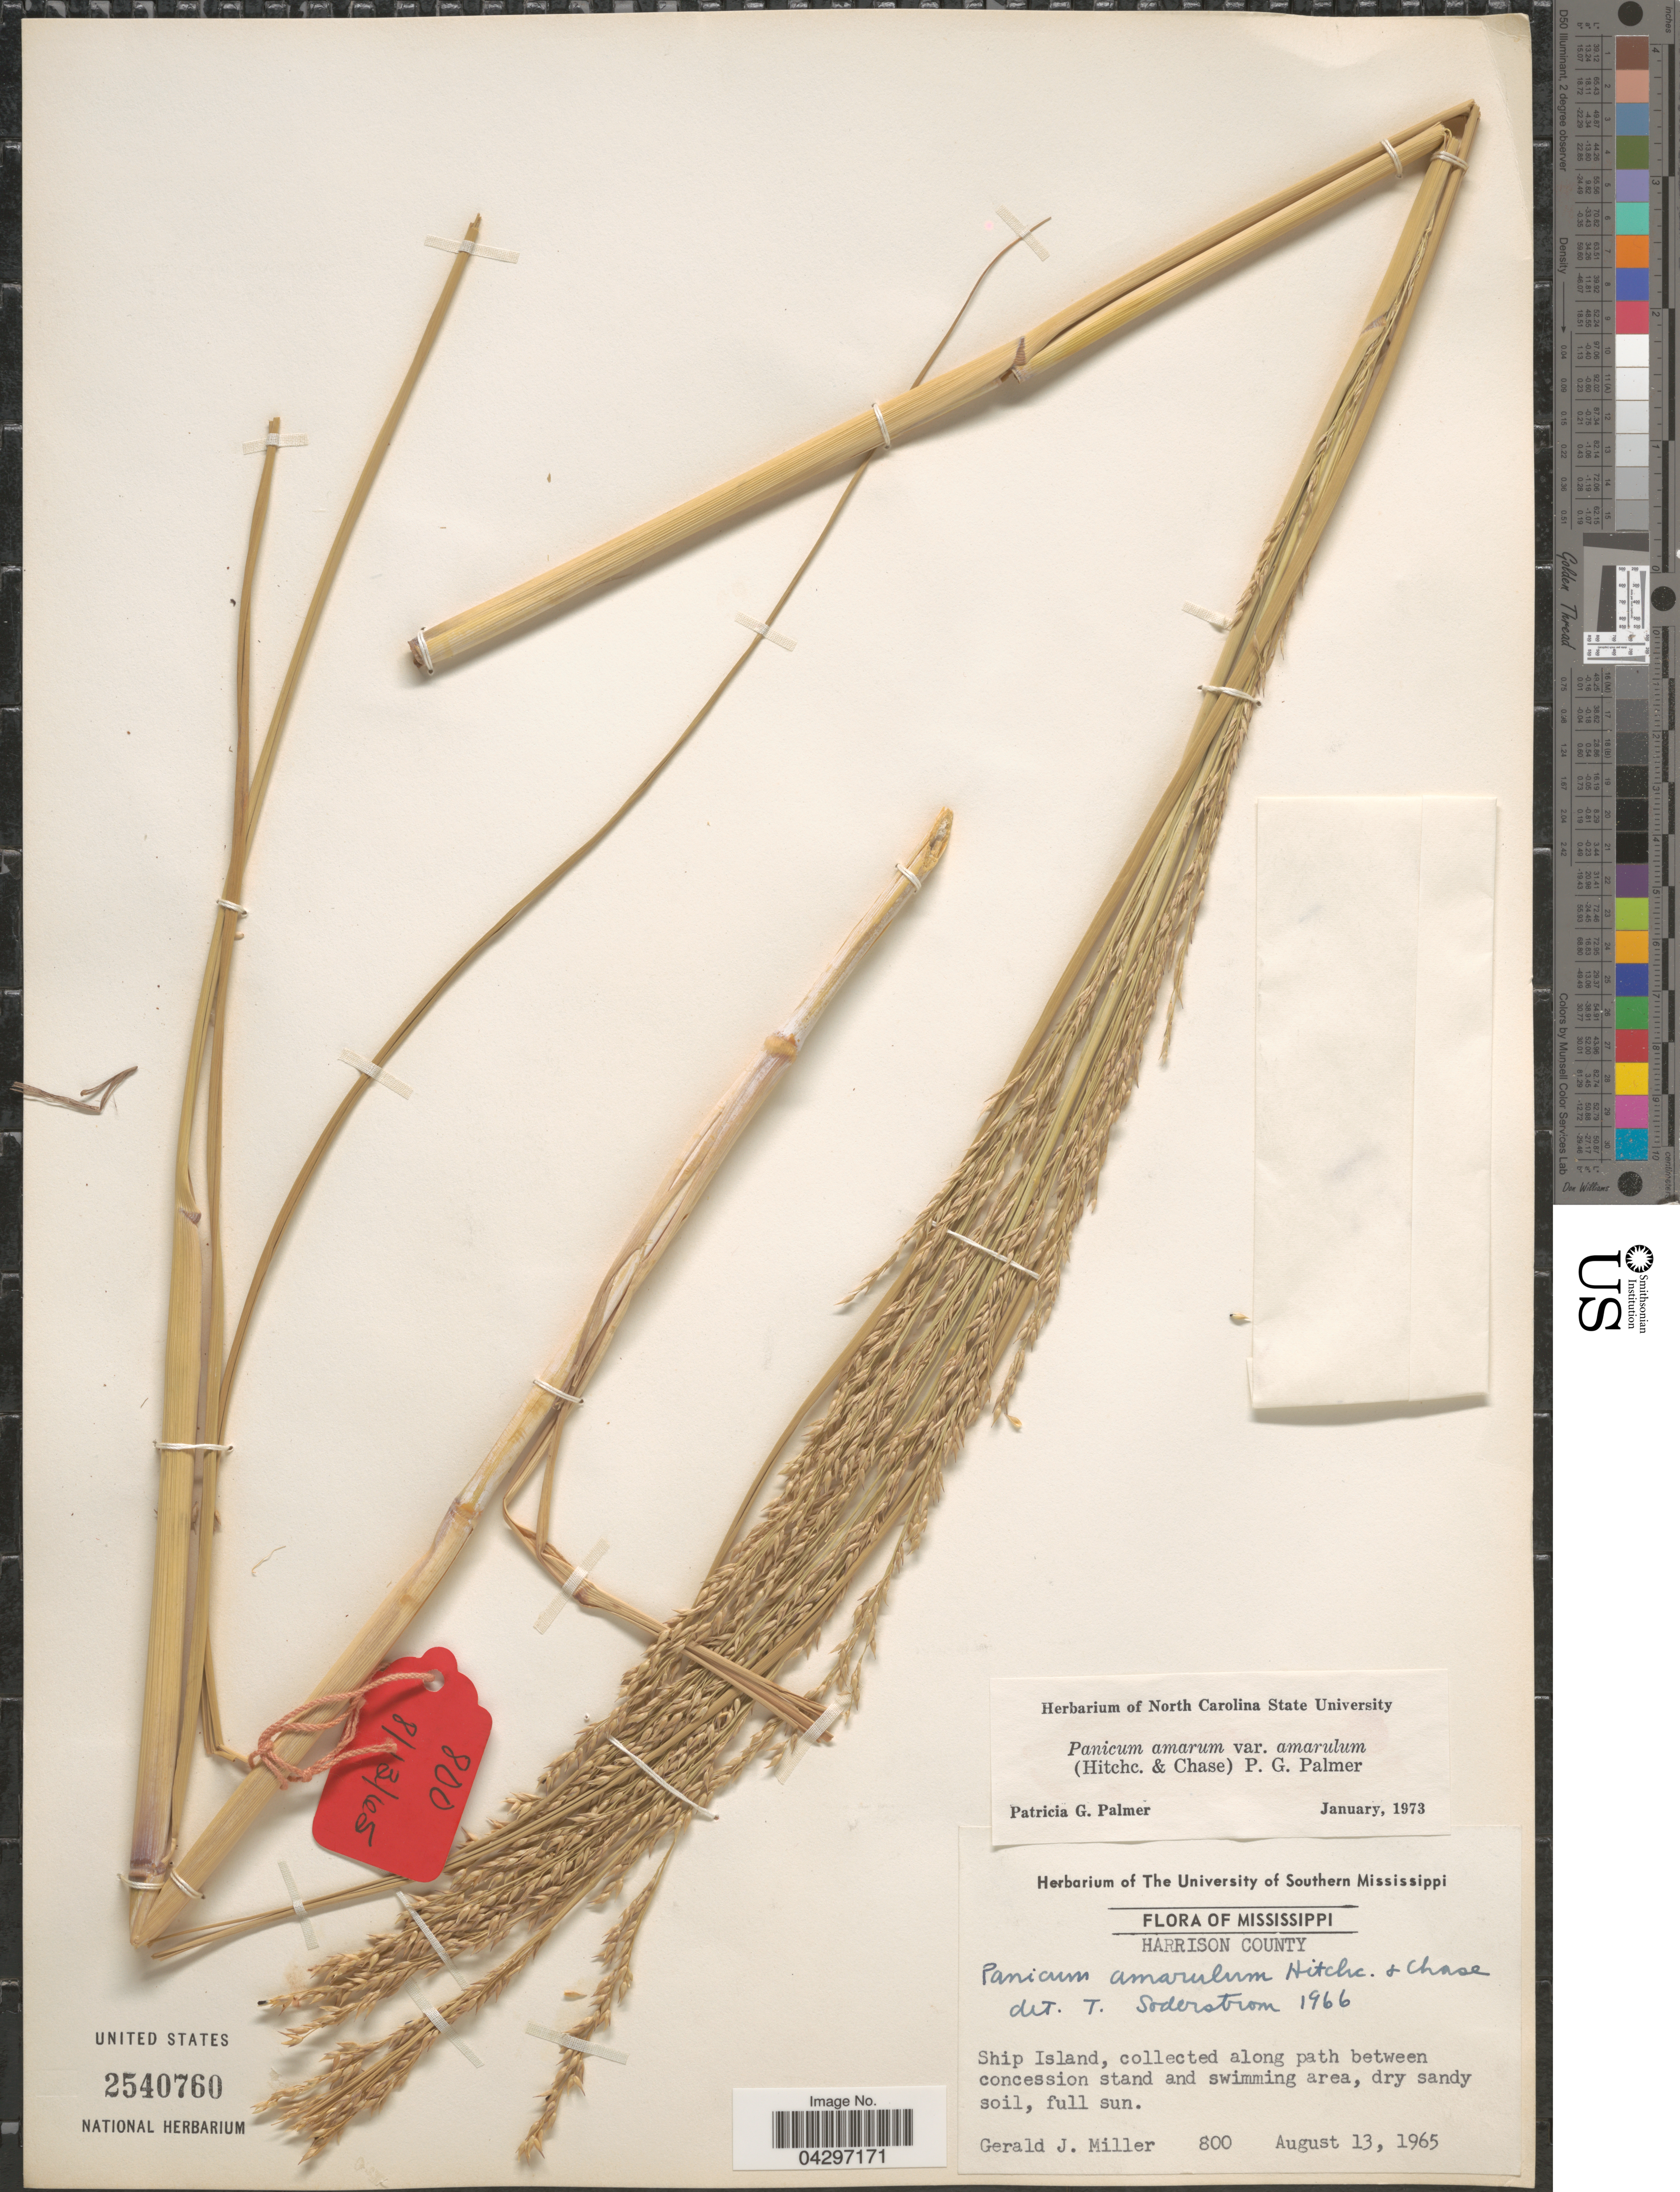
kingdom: Plantae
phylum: Tracheophyta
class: Liliopsida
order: Poales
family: Poaceae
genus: Panicum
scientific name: Panicum amarum var. amarulum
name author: (Hitchc. & Chase) Freckmann & Lelong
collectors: G. Miller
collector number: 800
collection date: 1965-08-13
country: United States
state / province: Mississippi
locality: Harrison County. Ship Island, collected along path between concession stand and swimming area, dry sandy soil, full sun.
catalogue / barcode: US 2540760